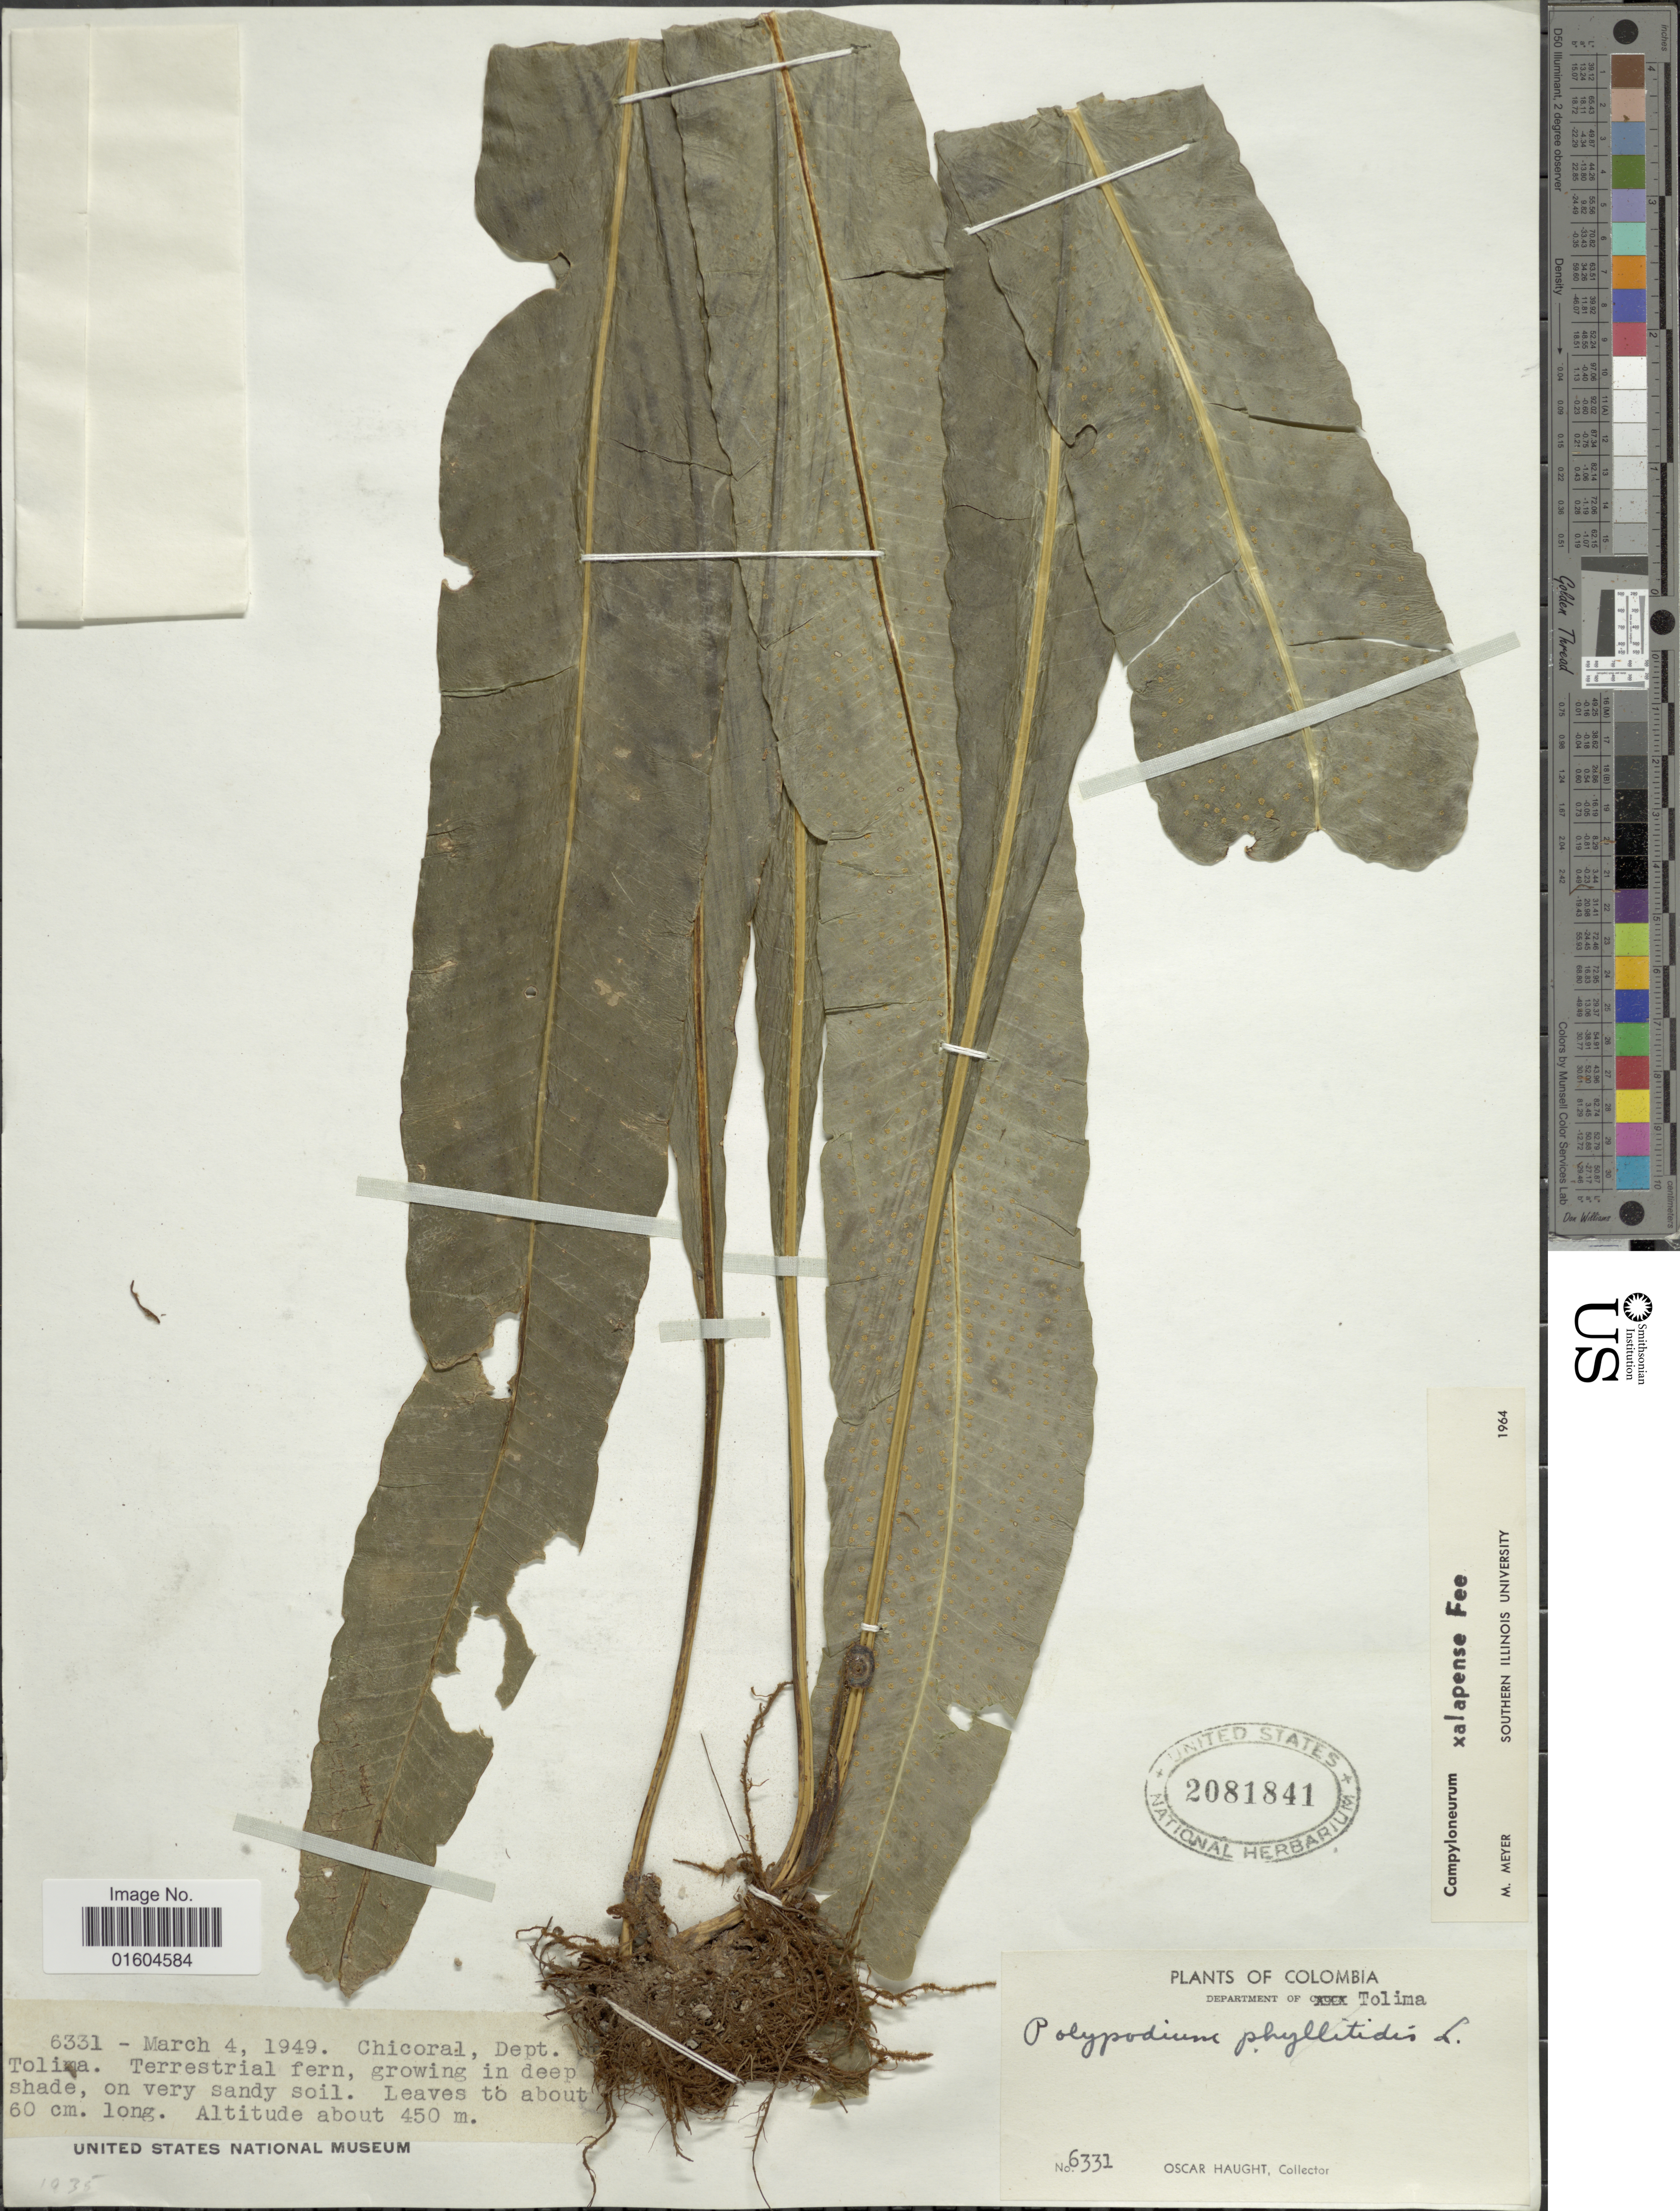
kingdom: Plantae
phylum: Tracheophyta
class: Polypodiopsida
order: Polypodiales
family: Polypodiaceae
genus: Campyloneurum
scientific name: Campyloneurum multipunctatum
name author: (Christ) Lellinger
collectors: O. L. Haught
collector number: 6331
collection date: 1949-03-04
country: Colombia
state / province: Tolima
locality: Colombia, Department of Tolima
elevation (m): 450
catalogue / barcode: US 2081841